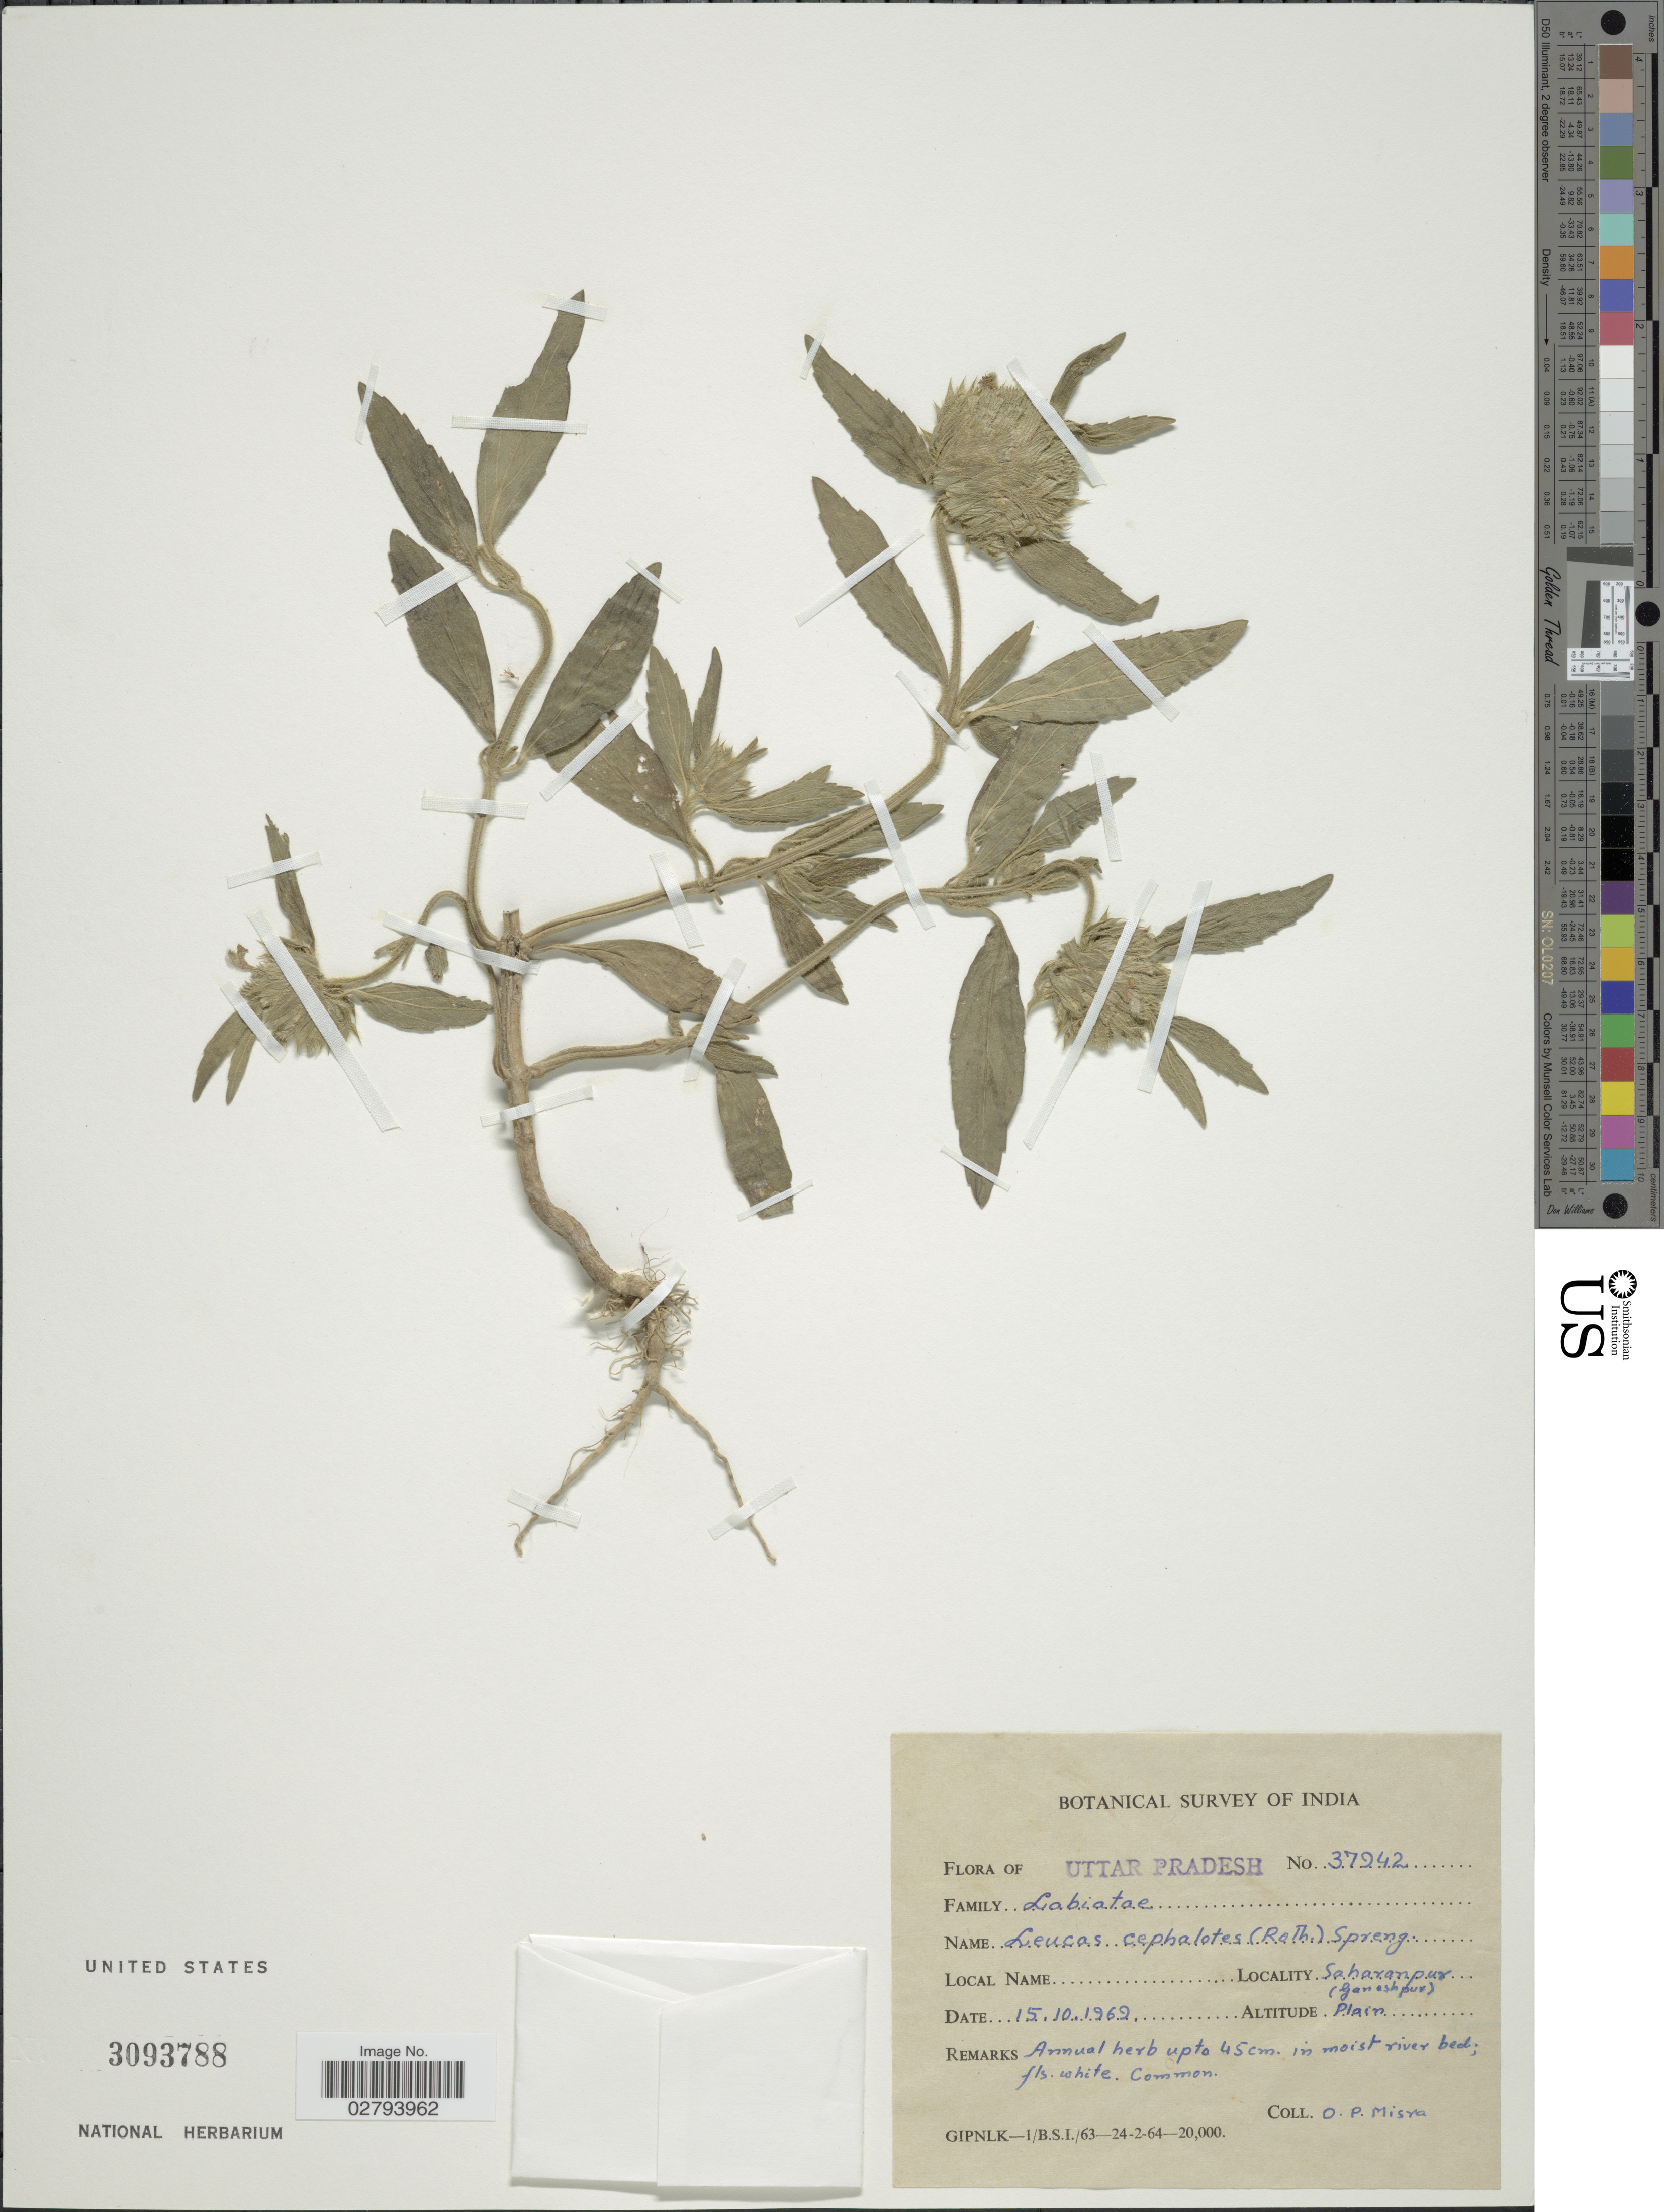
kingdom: Plantae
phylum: Tracheophyta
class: Magnoliopsida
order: Lamiales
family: Lamiaceae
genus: Leucas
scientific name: Leucas cephalotes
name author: (A. Roth) Spreng.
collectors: O. Misra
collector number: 37942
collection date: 1969-10-15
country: India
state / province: Uttar Pradesh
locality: Saharanpur (Ganeshpur).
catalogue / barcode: US 3093788